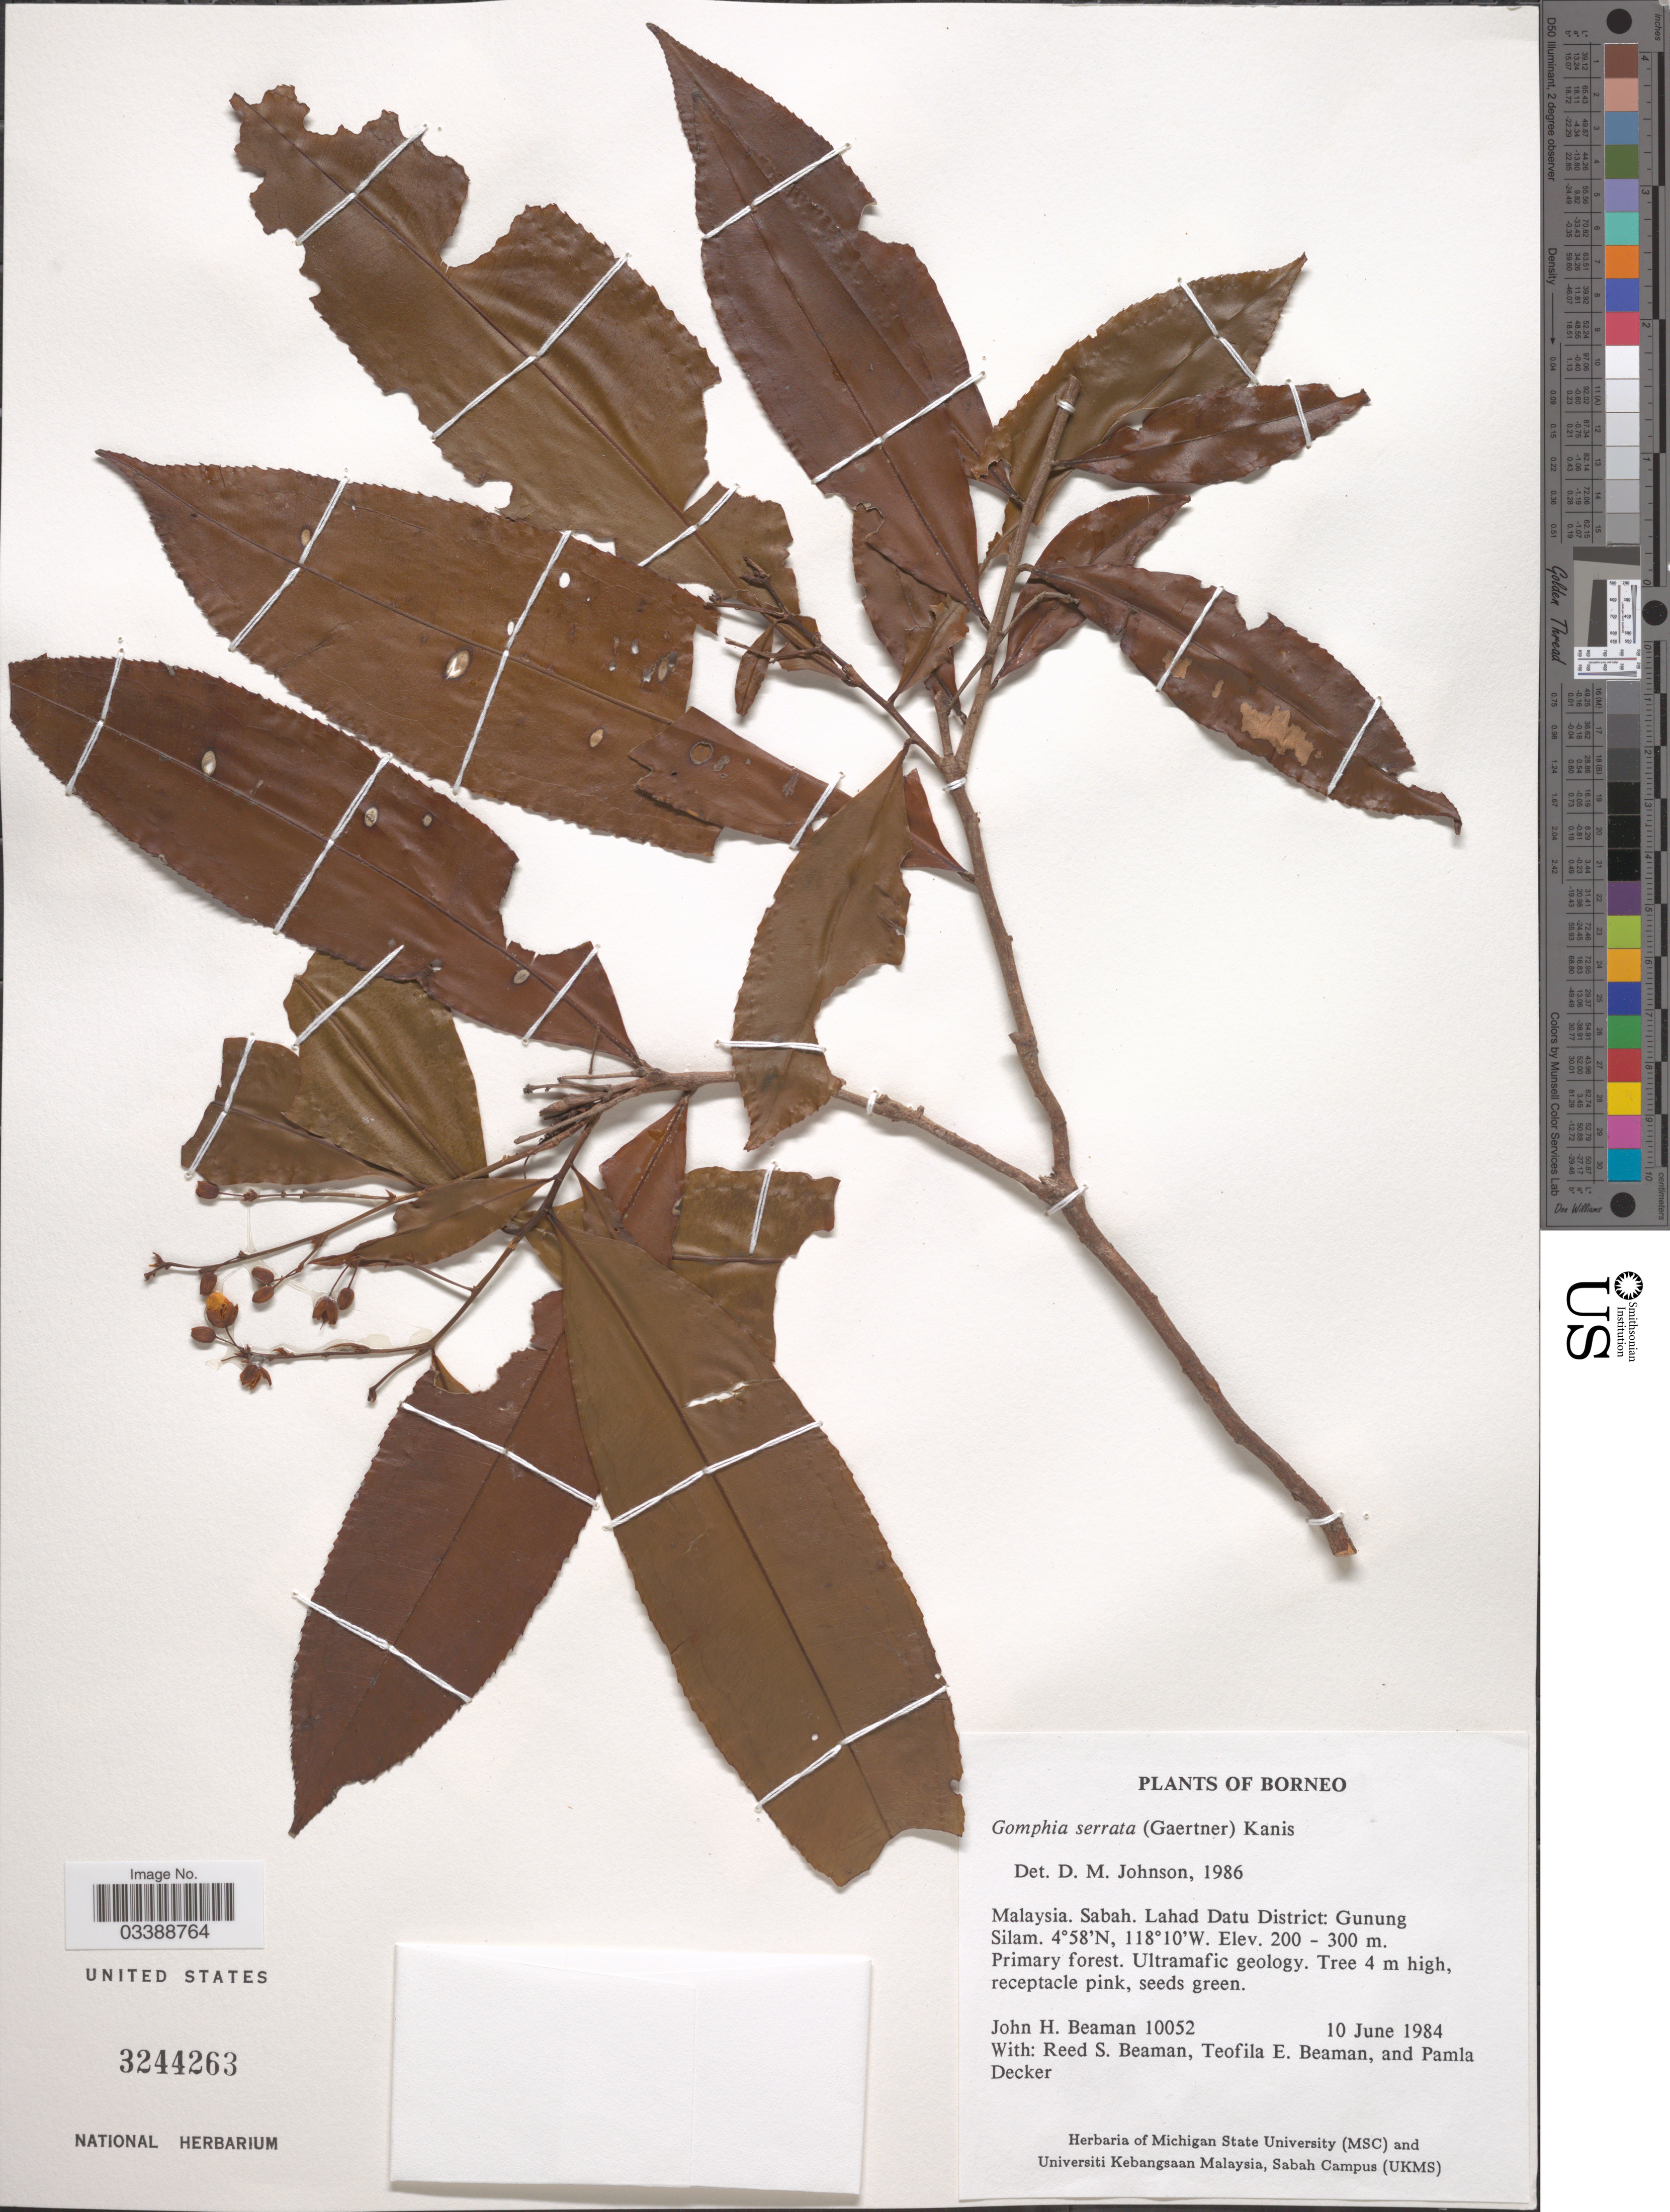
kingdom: Plantae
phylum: Tracheophyta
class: Magnoliopsida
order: Malpighiales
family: Ochnaceae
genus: Campylospermum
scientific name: Campylospermum serratum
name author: (Gaertn.) Bittrich & M.C.E. Amaral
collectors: J. H. Beaman, R. S. Beaman, T. E. Beaman & P. Decker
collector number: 10052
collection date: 1984-06-10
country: Malaysia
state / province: Sabah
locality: Borneo. Lahad Datu District: Gunung Silam.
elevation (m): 200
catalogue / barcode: US 3244263